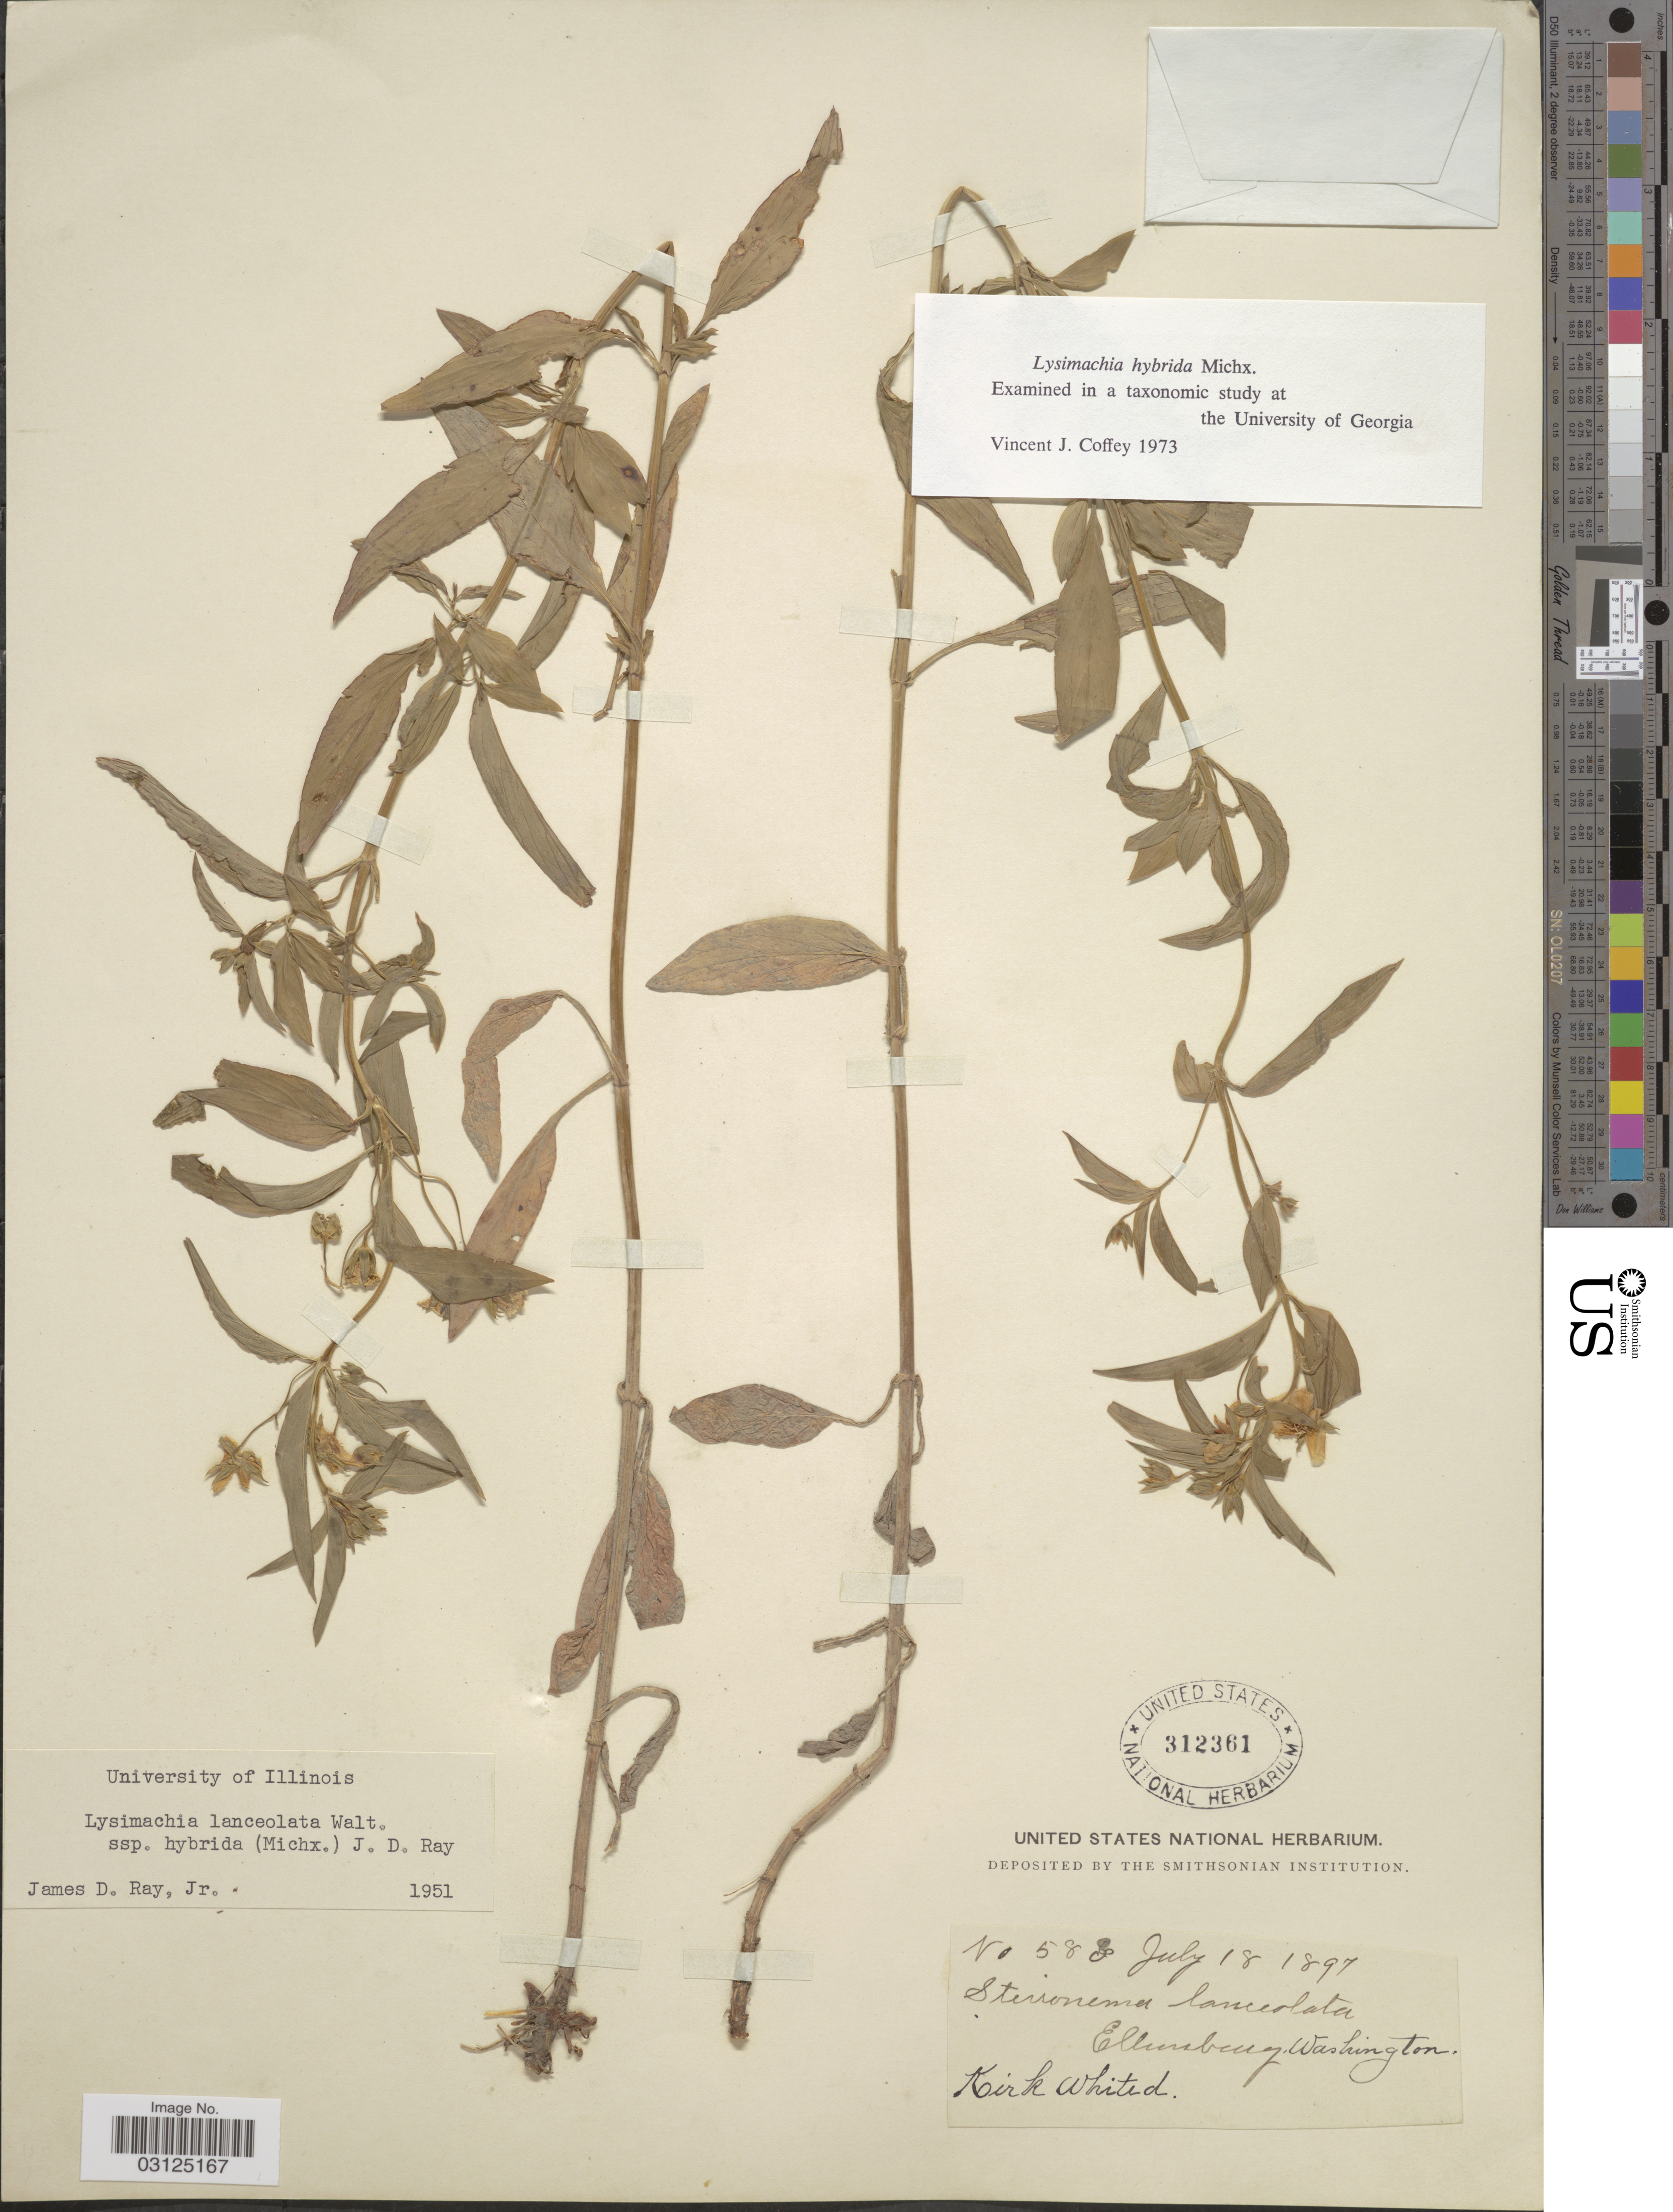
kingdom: Plantae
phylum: Tracheophyta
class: Magnoliopsida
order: Ericales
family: Primulaceae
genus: Lysimachia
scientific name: Lysimachia hybrida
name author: Michx.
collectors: K. Whited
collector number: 583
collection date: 1897-07-18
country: United States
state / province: Washington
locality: Ellensberg.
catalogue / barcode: US 312361